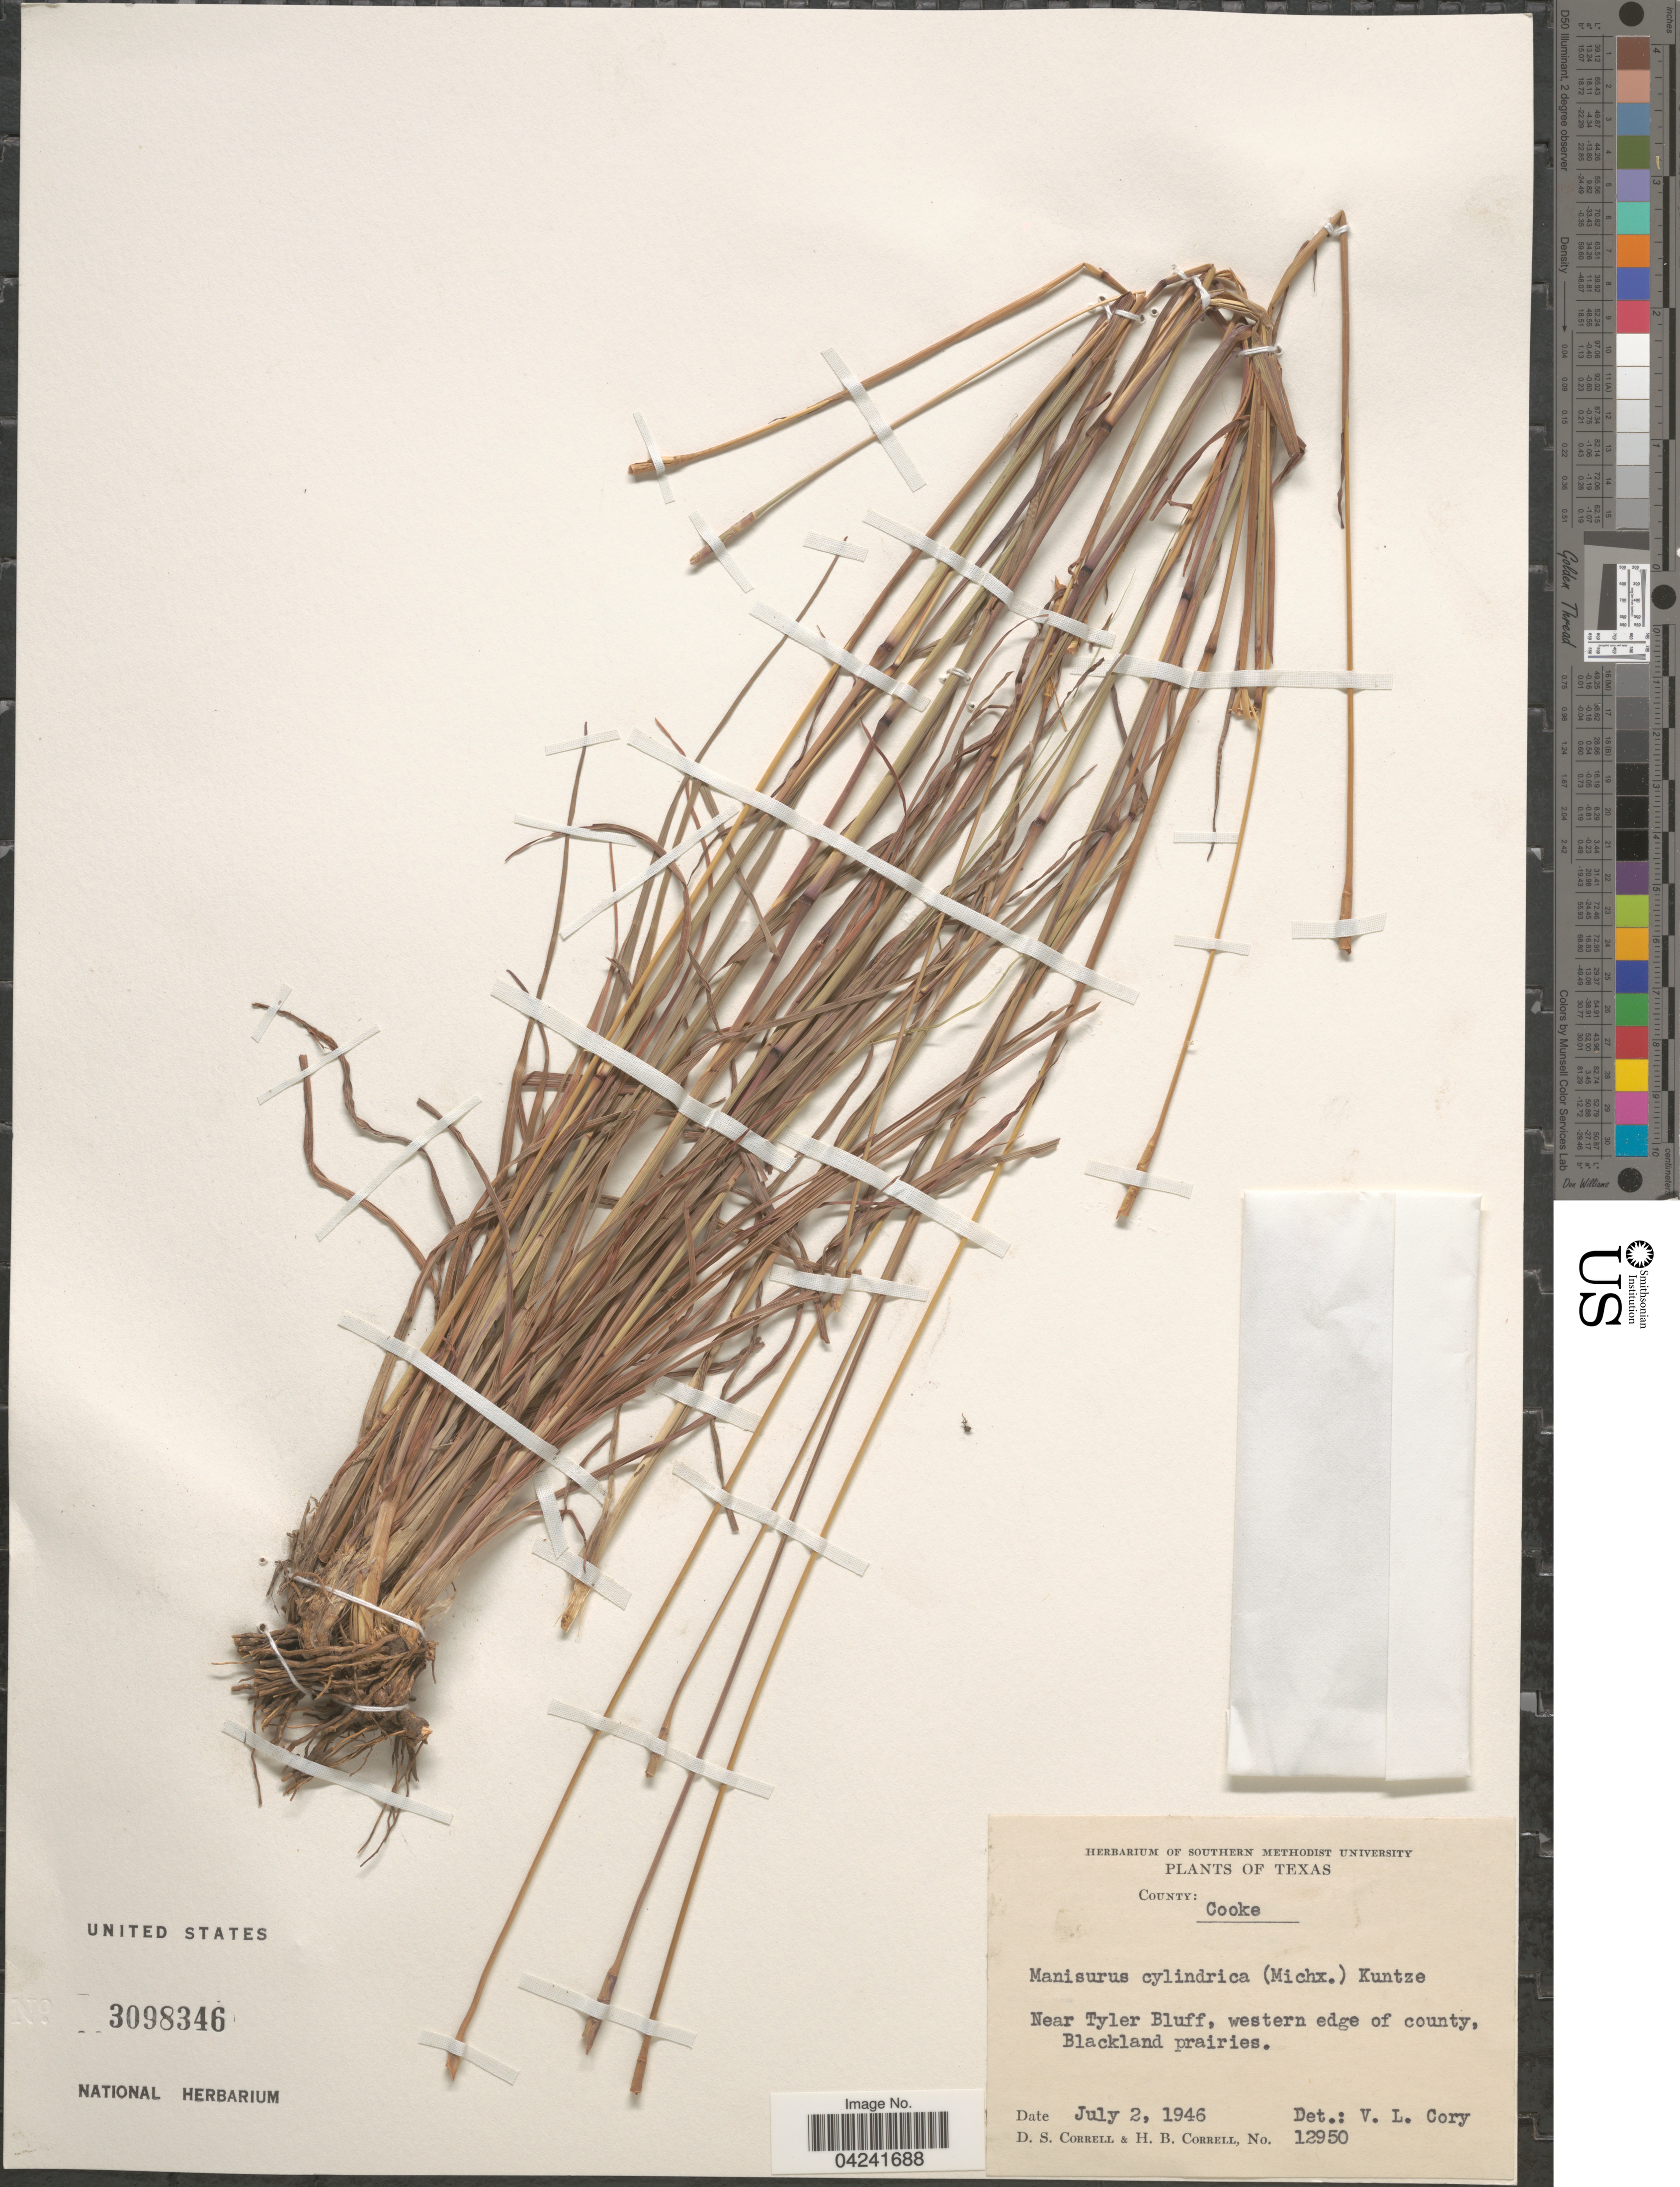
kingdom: Plantae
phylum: Tracheophyta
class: Liliopsida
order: Poales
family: Poaceae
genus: Mnesithea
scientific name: Mnesithea cylindrica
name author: (Michx.) de Koning & Sosef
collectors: D. S. Correll & H. Correll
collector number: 12950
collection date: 1946-07-02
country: United States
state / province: Texas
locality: County: Cooke. Near Tyler Bluff, western edge of county, Blackland prairies.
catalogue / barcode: US 3098346